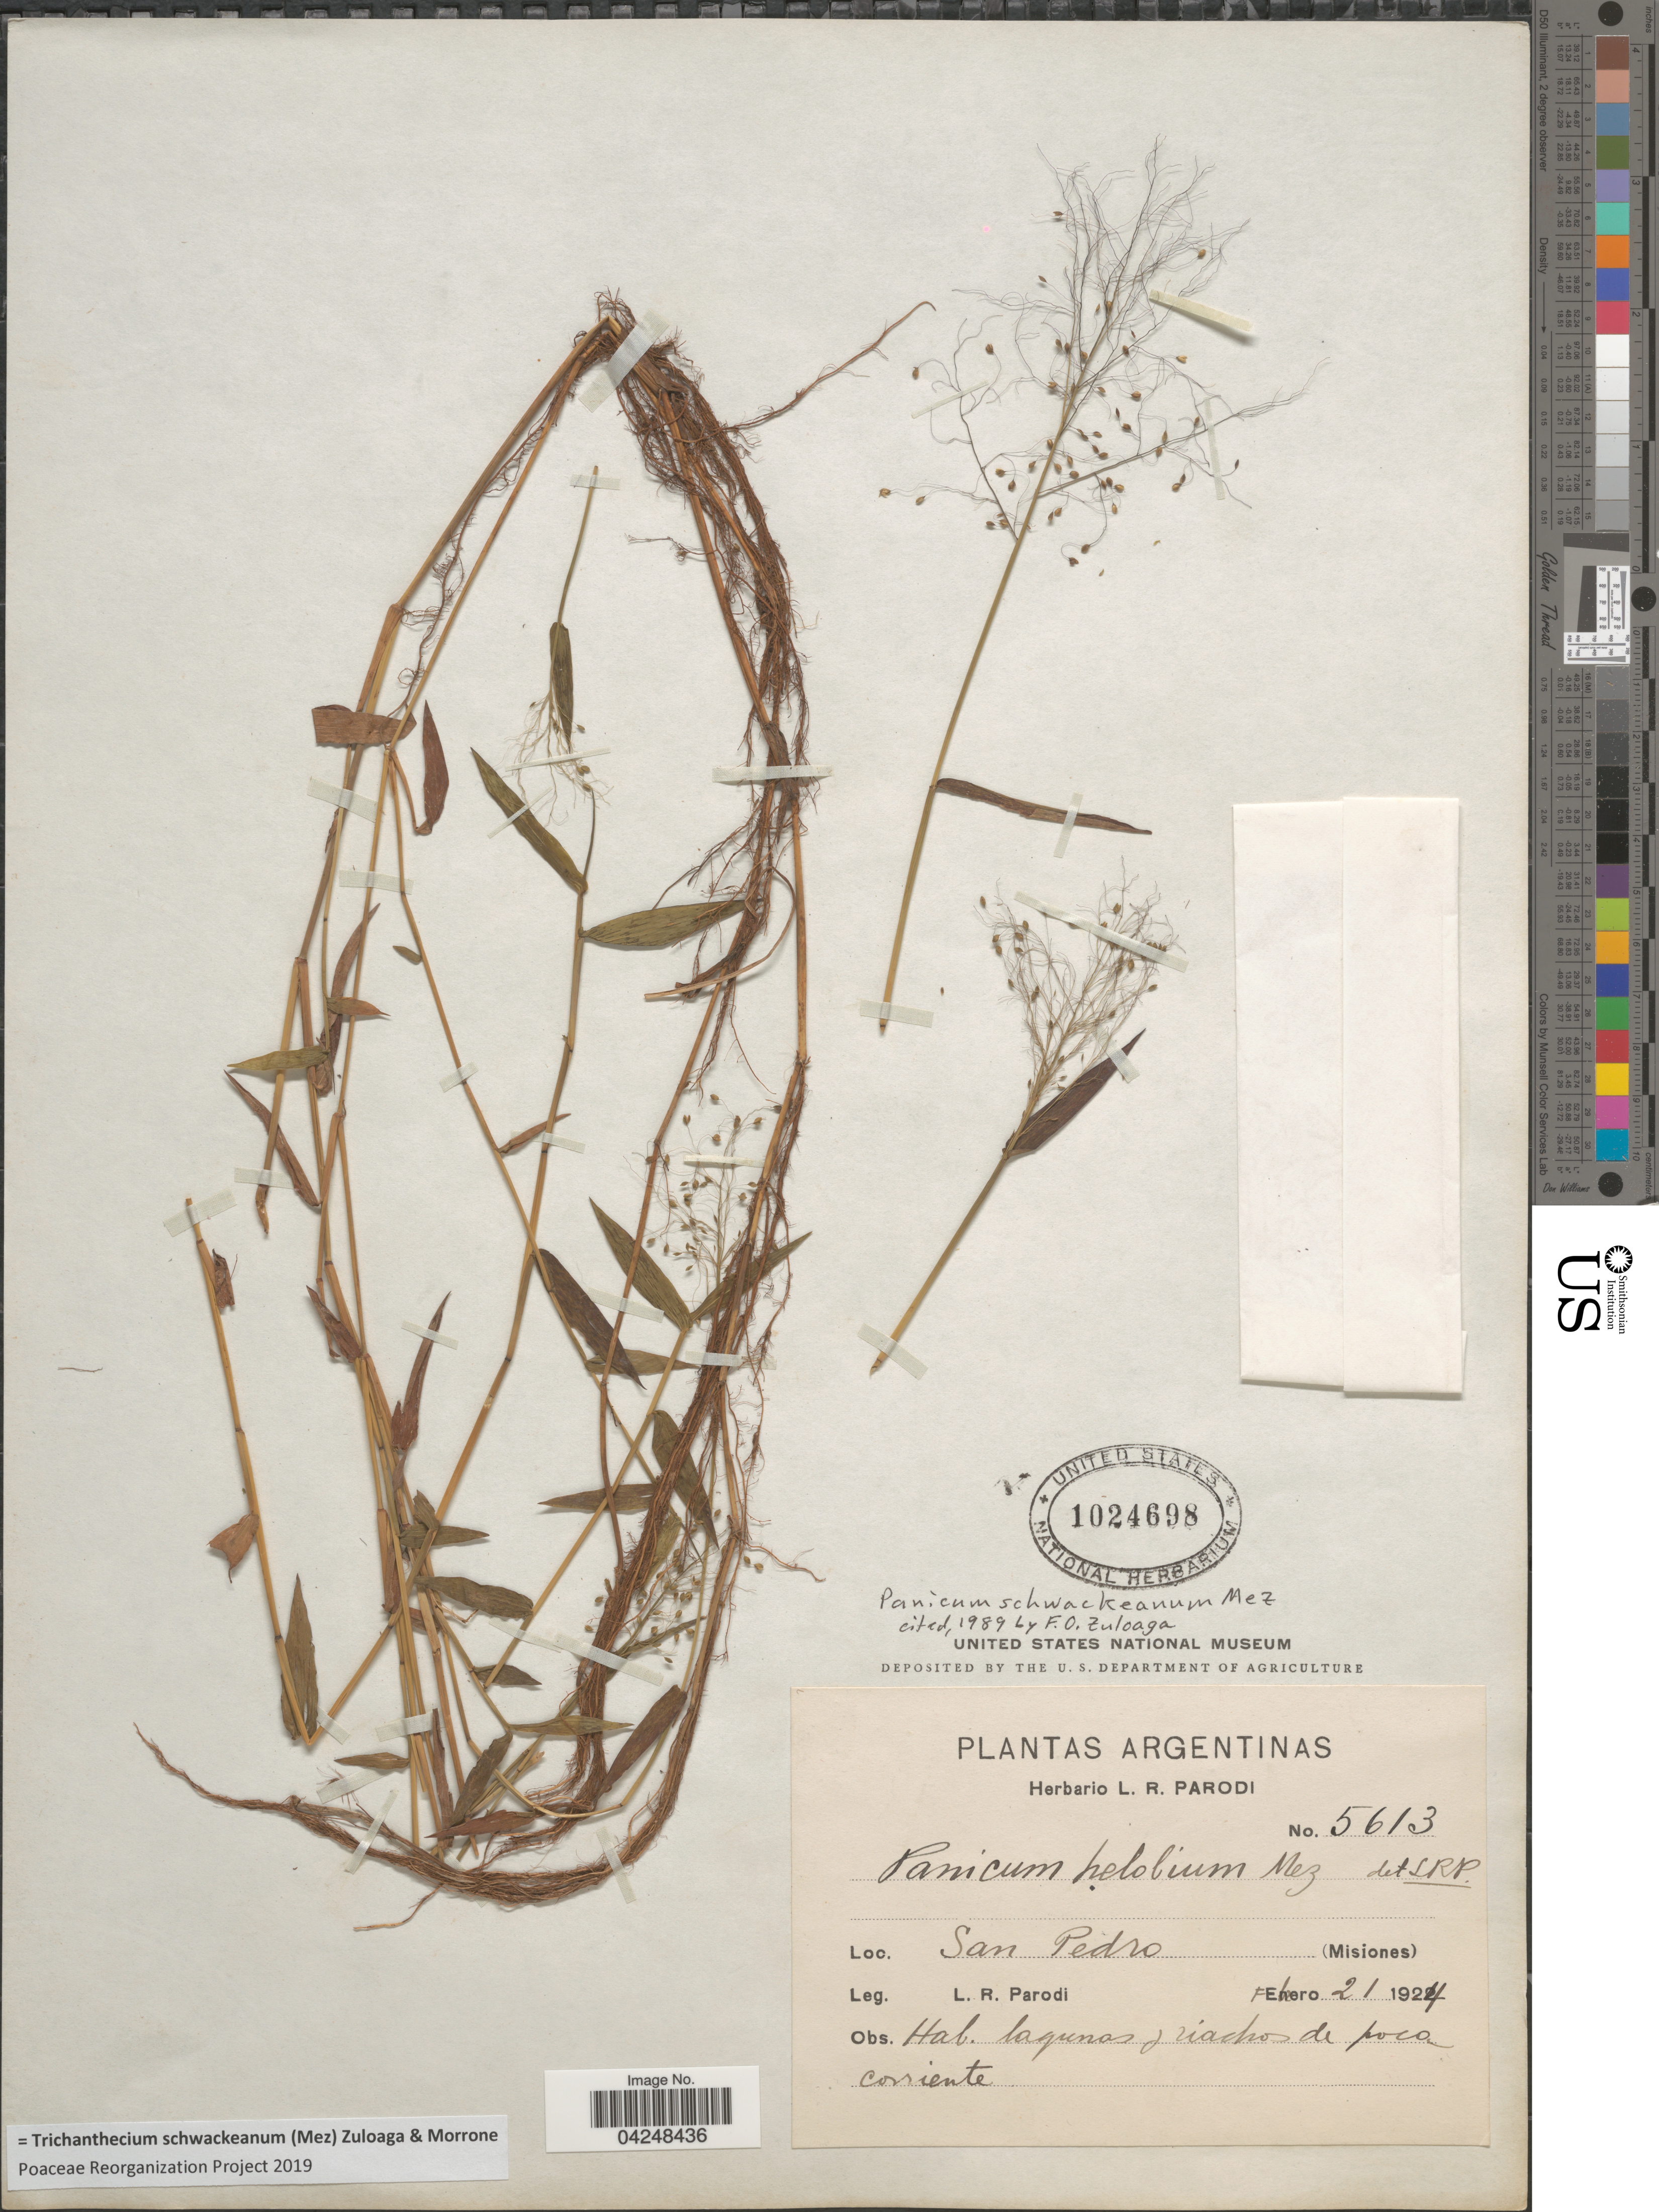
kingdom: Plantae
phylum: Tracheophyta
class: Liliopsida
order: Poales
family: Poaceae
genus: Trichanthecium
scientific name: Trichanthecium schwackeanum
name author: (Mez) Zuloaga & Morrone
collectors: L. R. Parodi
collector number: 5613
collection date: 1924-02-21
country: Argentina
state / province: Misiones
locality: San Pedro.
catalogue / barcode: US 1024698